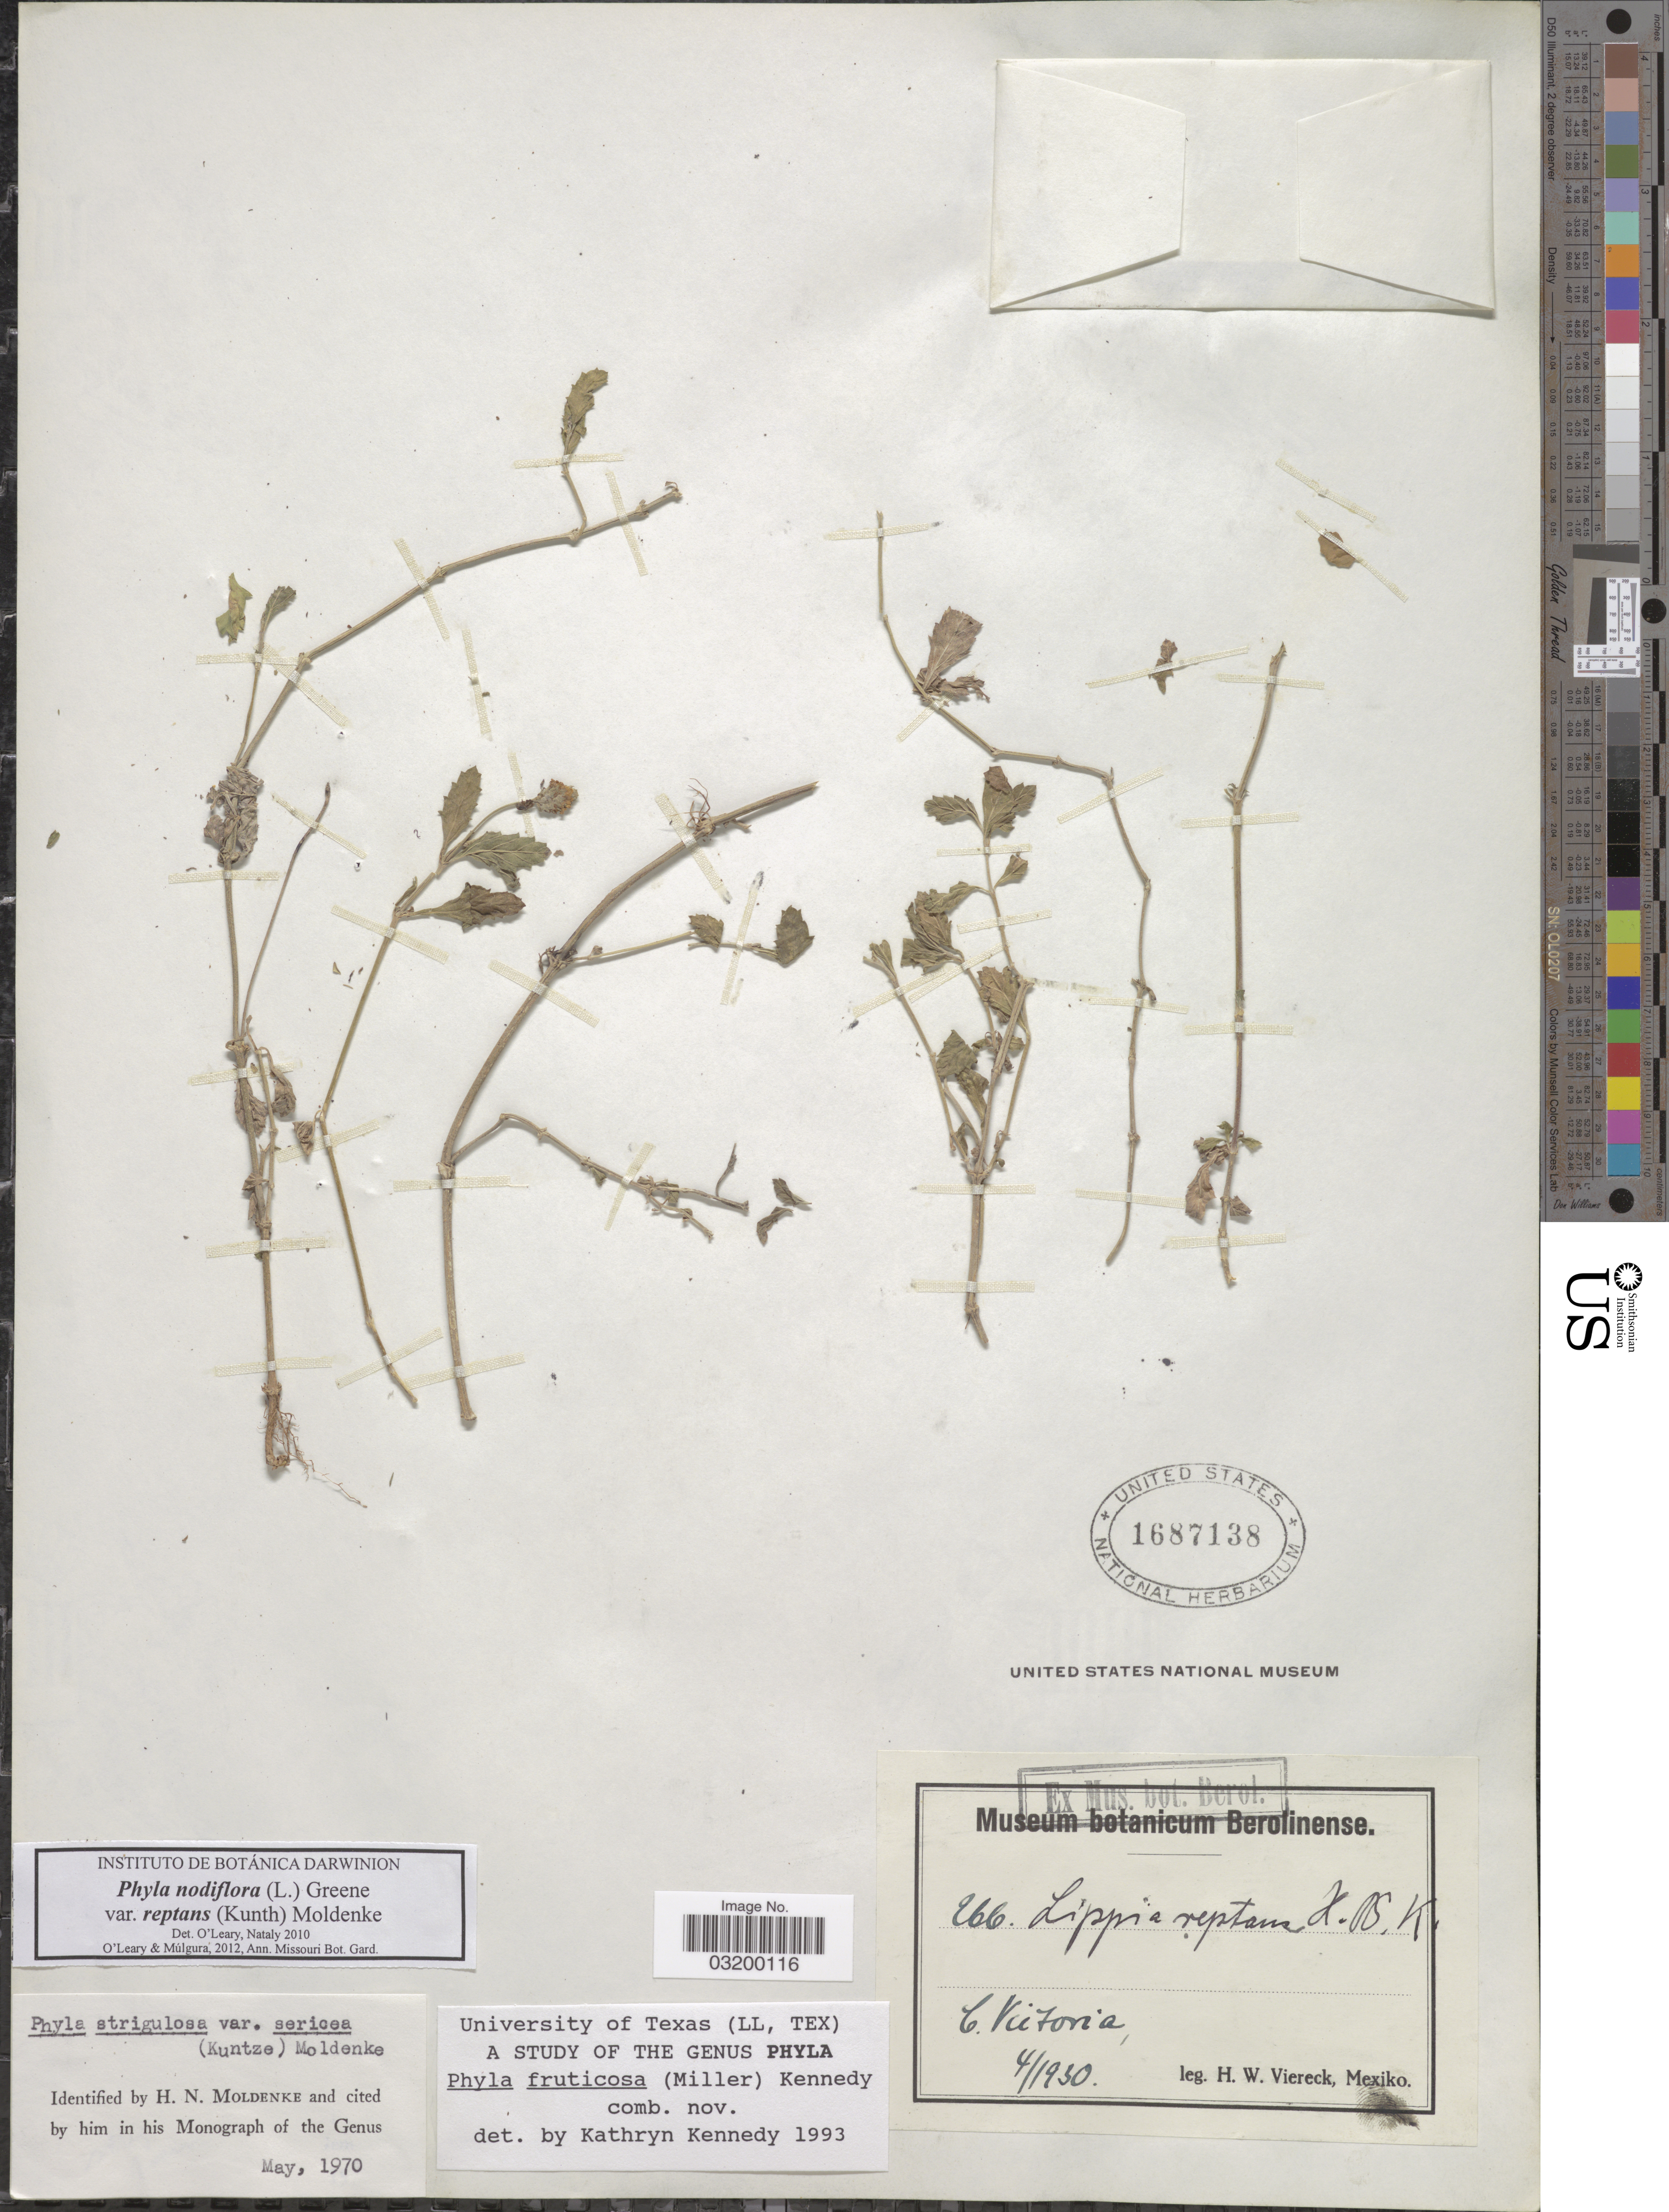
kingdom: Plantae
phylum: Tracheophyta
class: Magnoliopsida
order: Lamiales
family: Verbenaceae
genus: Phyla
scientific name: Phyla nodiflora var. reptans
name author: (Kunth) Moldenke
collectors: H. W. Viereck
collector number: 266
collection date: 1930-04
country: Mexico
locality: C. Victoria.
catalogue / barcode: US 1687138